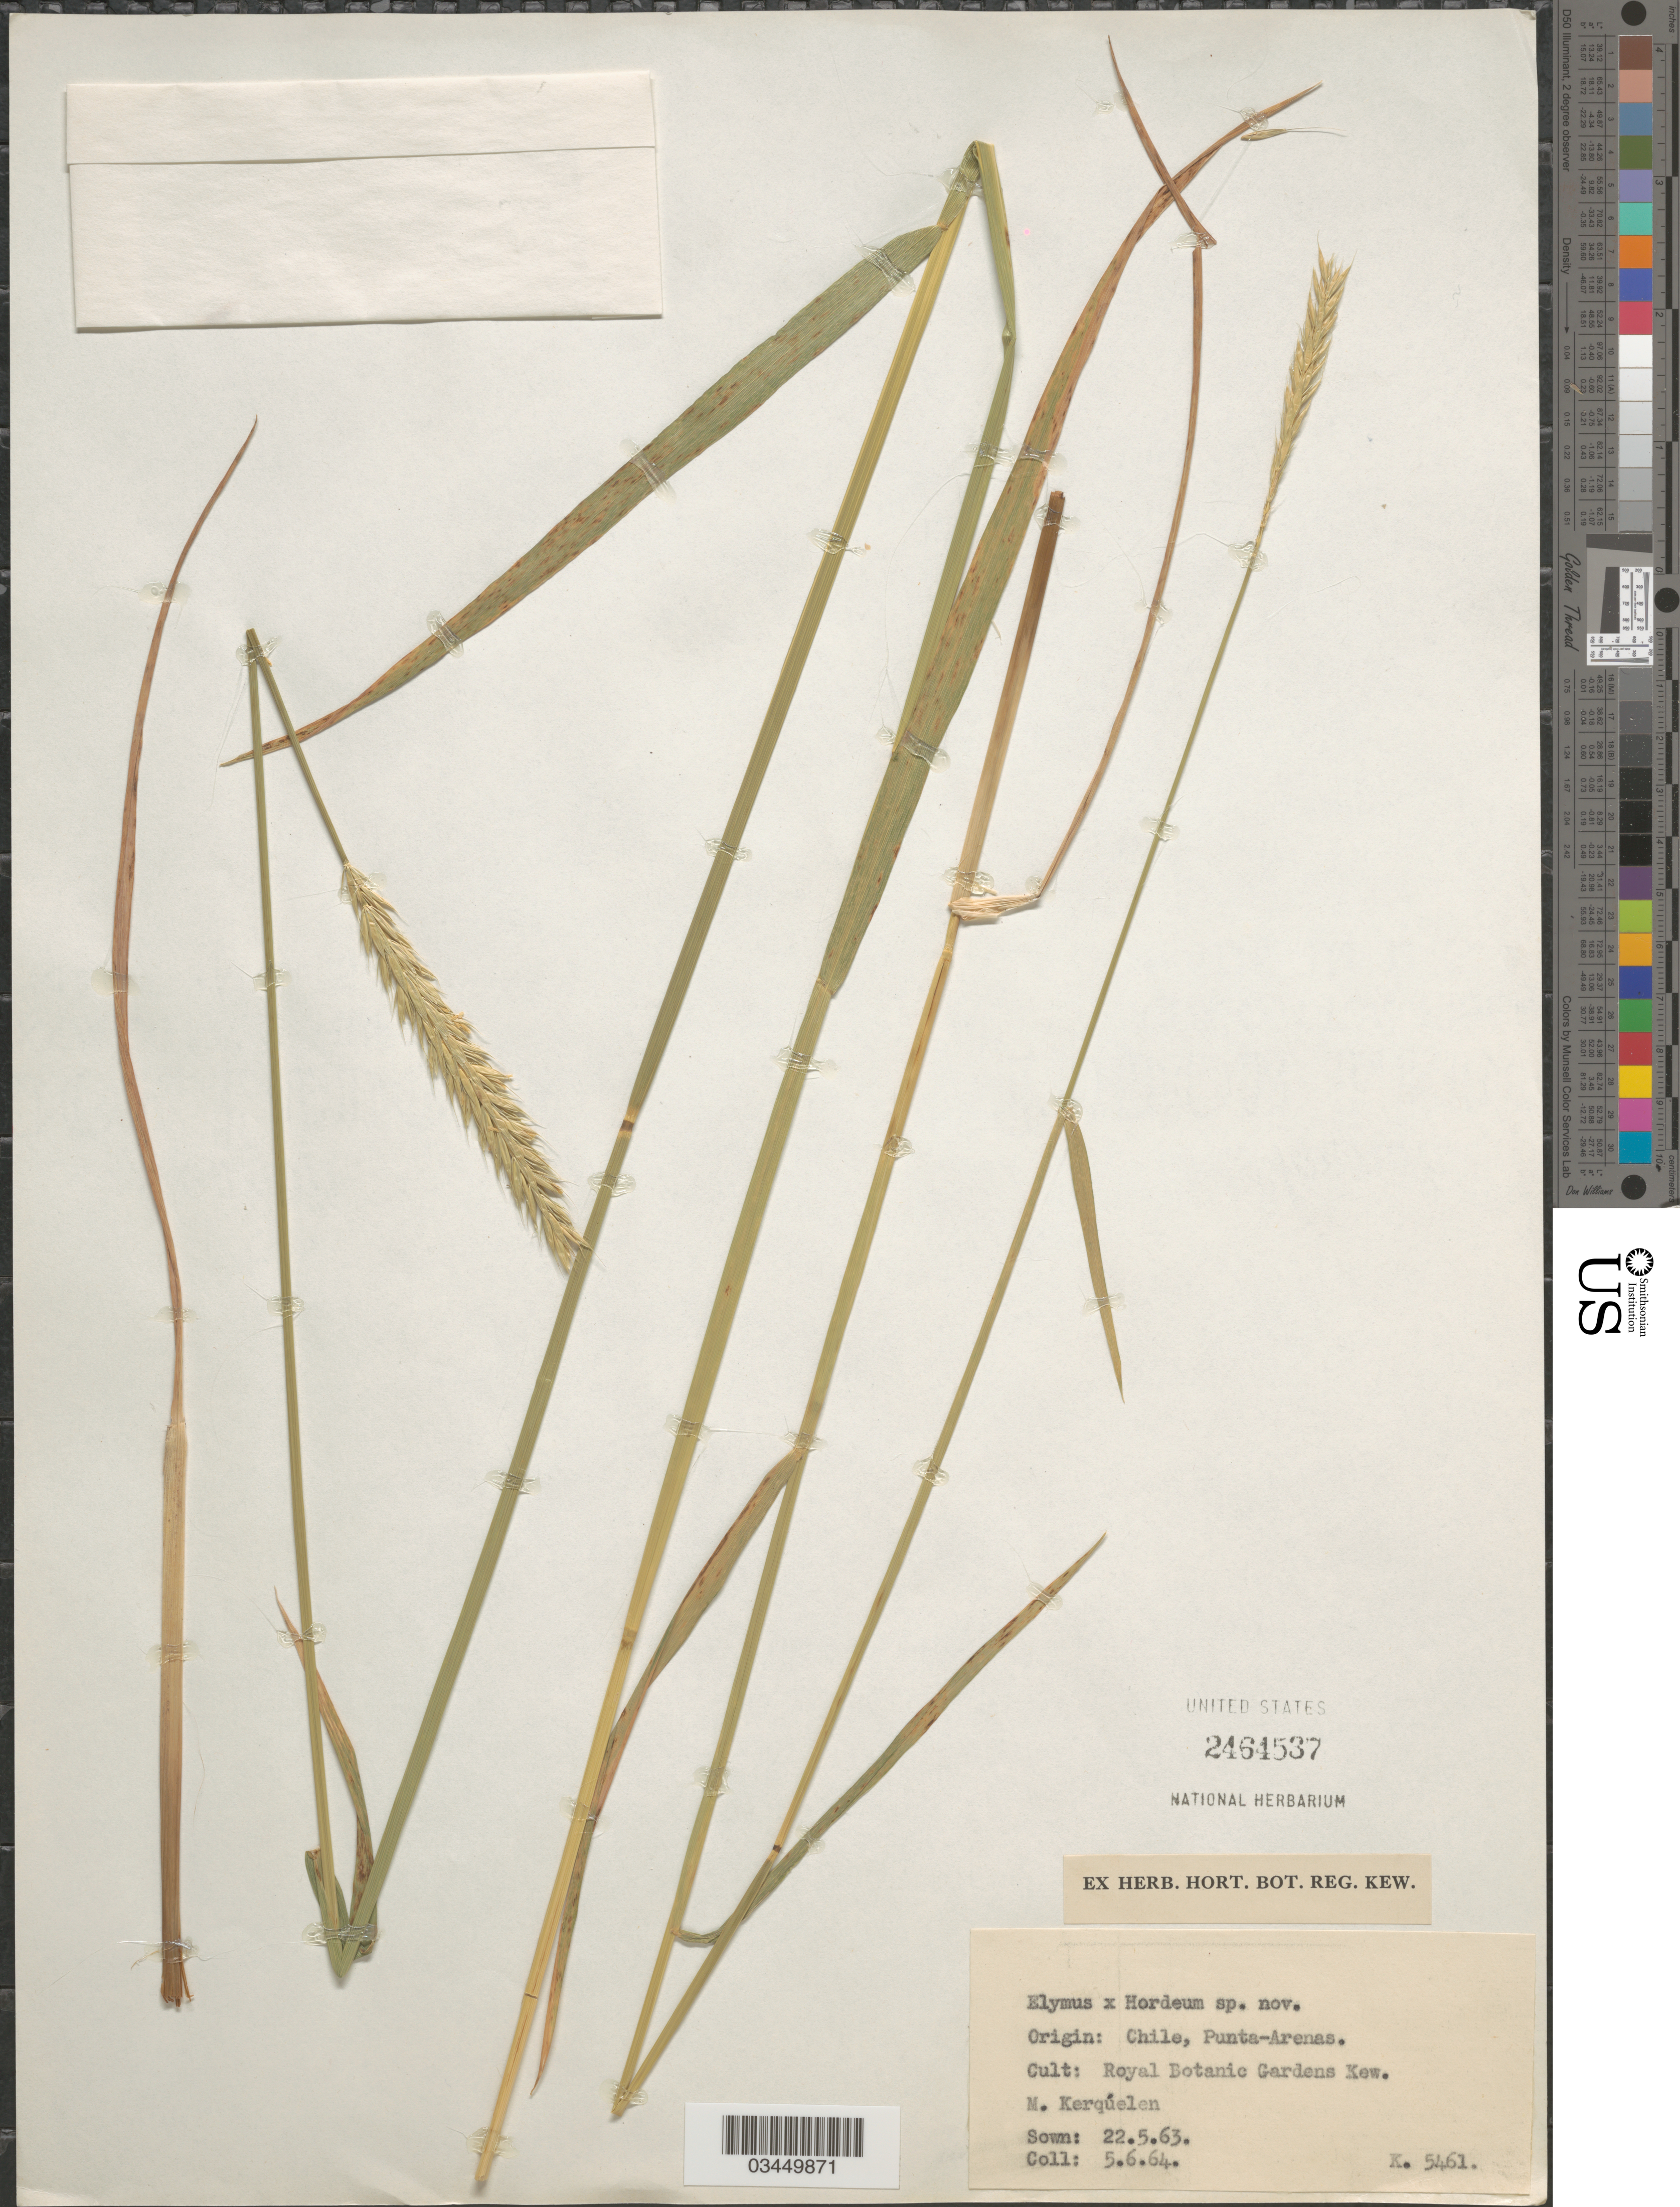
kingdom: Plantae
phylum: Tracheophyta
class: Liliopsida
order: Poales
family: Poaceae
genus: Elymus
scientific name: Elymus sp.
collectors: M. Kerqúelen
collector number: K.5461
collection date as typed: Transcribed d/m/y: 5/6/64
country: United Kingdom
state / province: England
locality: Royal Botanic Gardens Kew.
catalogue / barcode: US 2464537